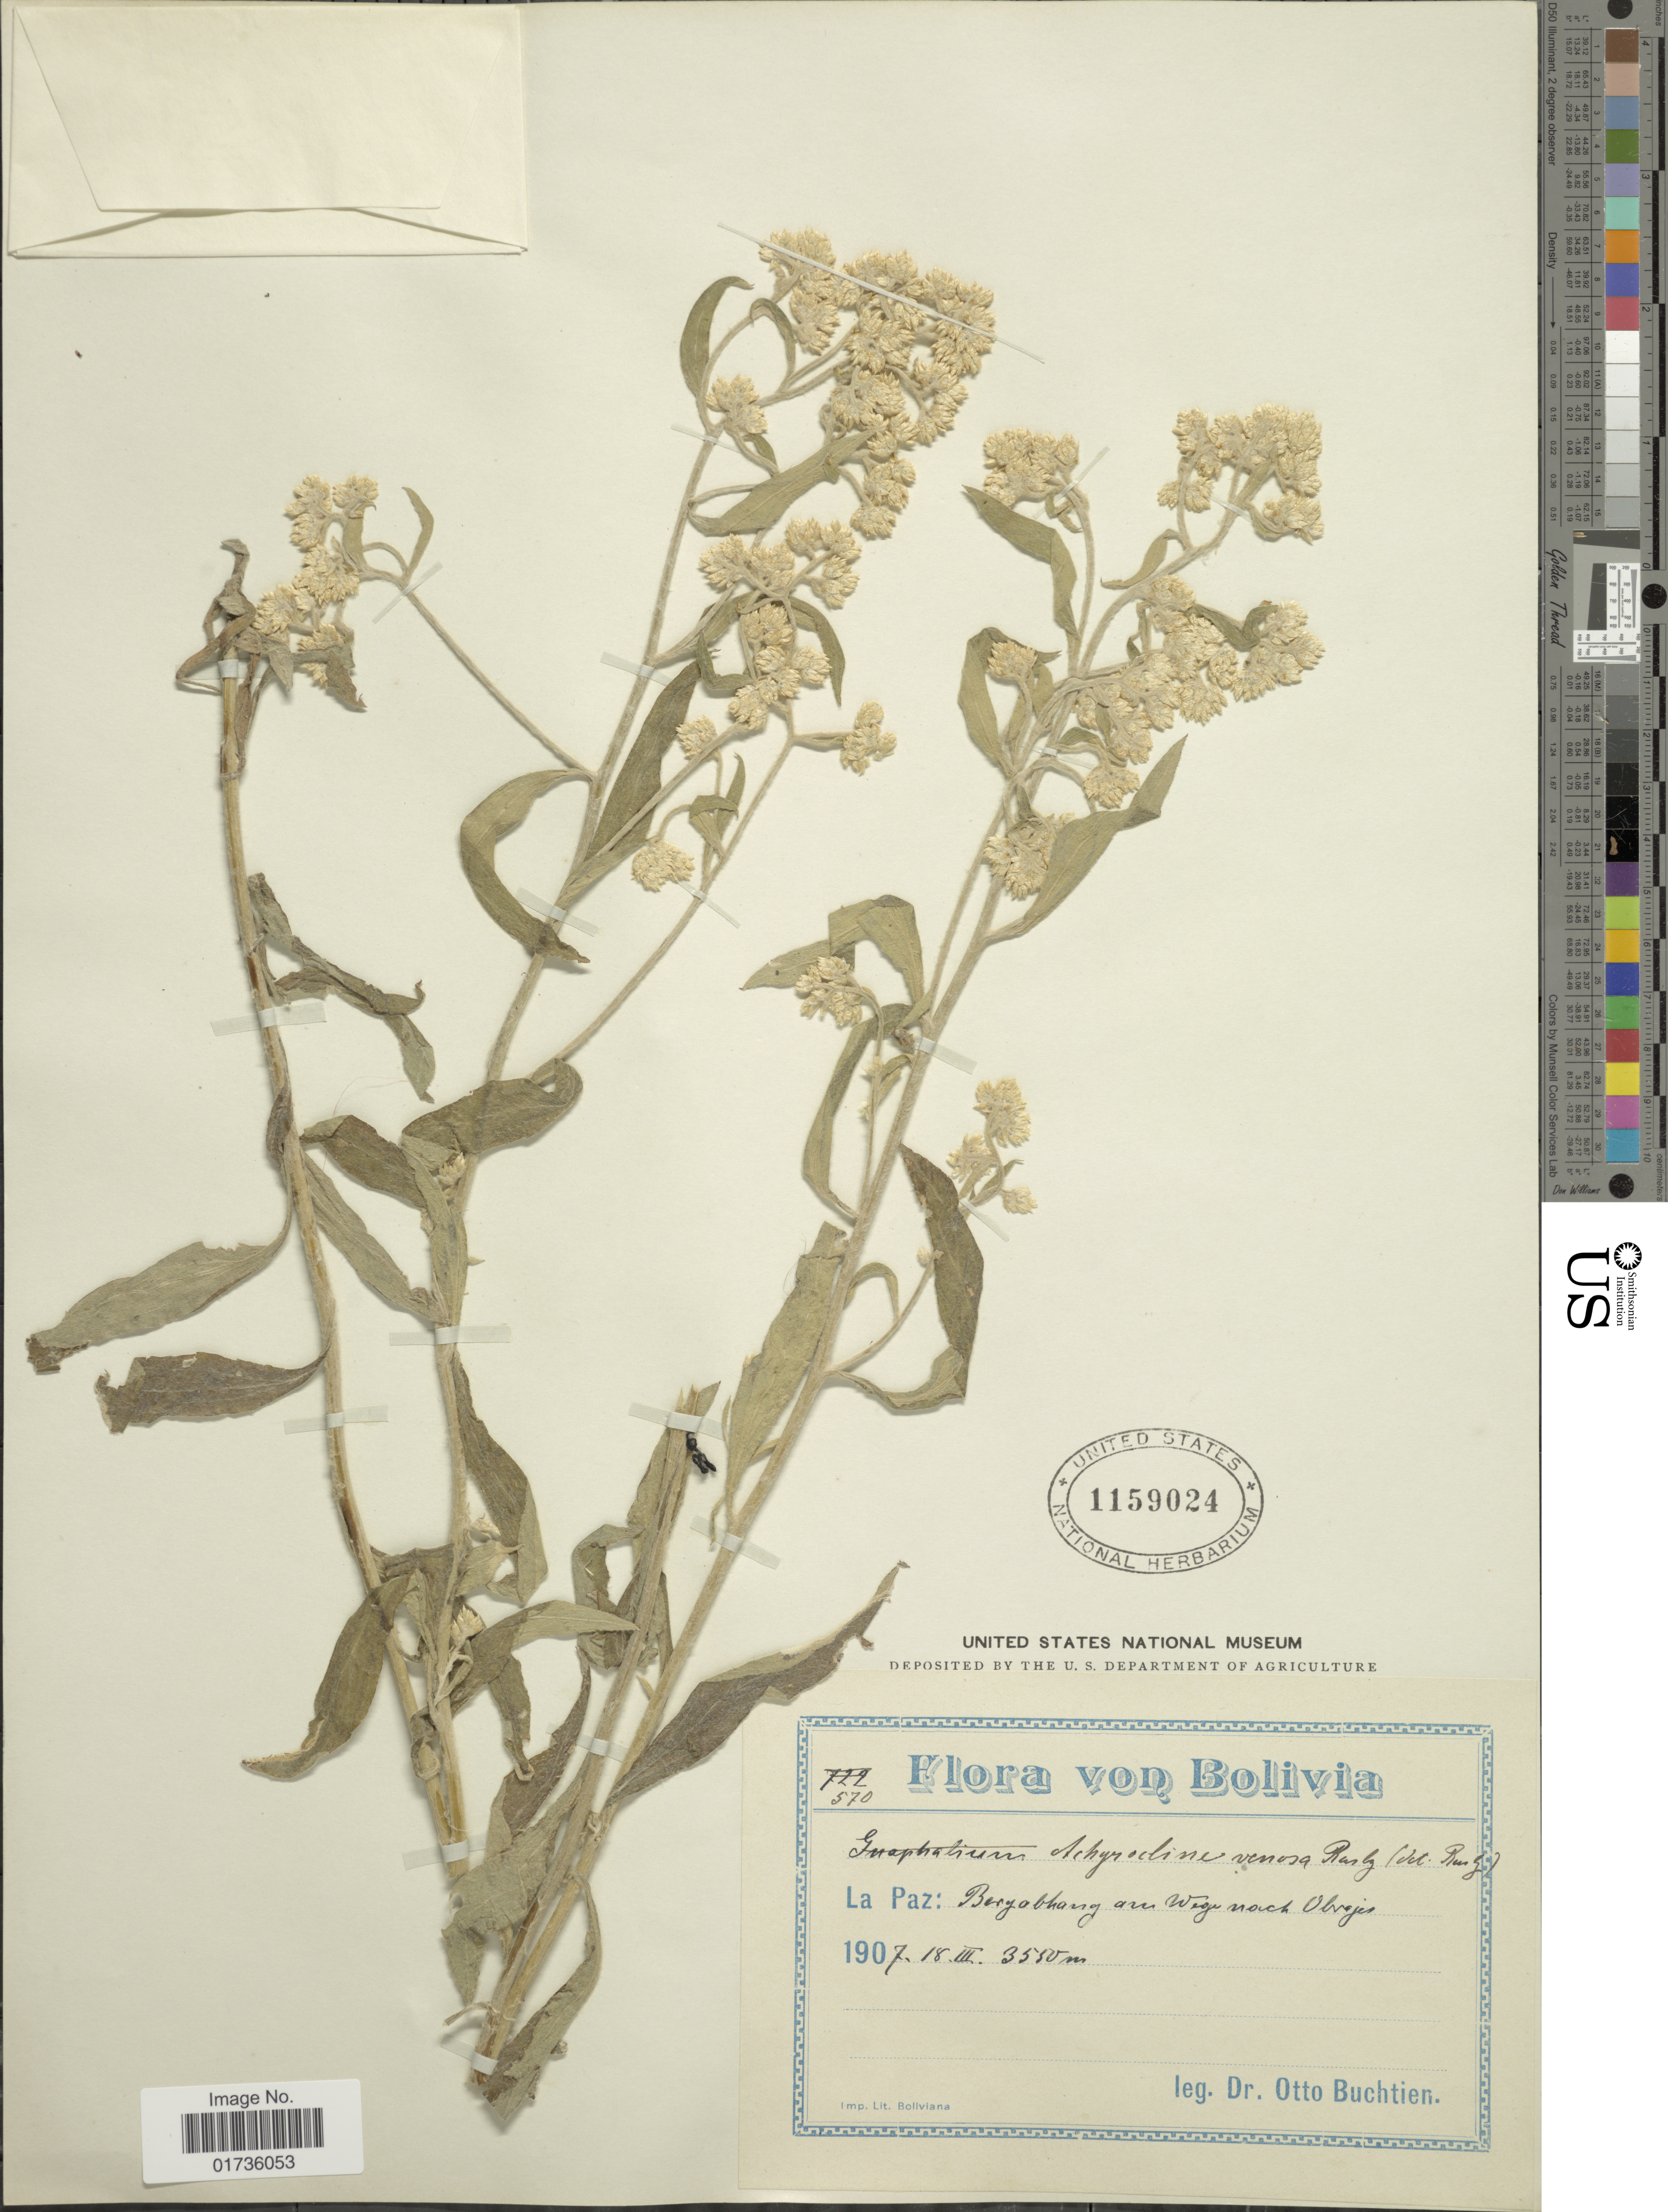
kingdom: Plantae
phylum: Tracheophyta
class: Magnoliopsida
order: Asterales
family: Asteraceae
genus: Achyrocline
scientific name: Achyrocline venosa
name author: Rusby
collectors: O. Buchtien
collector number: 570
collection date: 1907-03-18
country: Bolivia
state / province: La Paz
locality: Bergabhang am Wege nach (Mountainside on the way to) Obrajes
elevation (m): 3550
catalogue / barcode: US 1159024